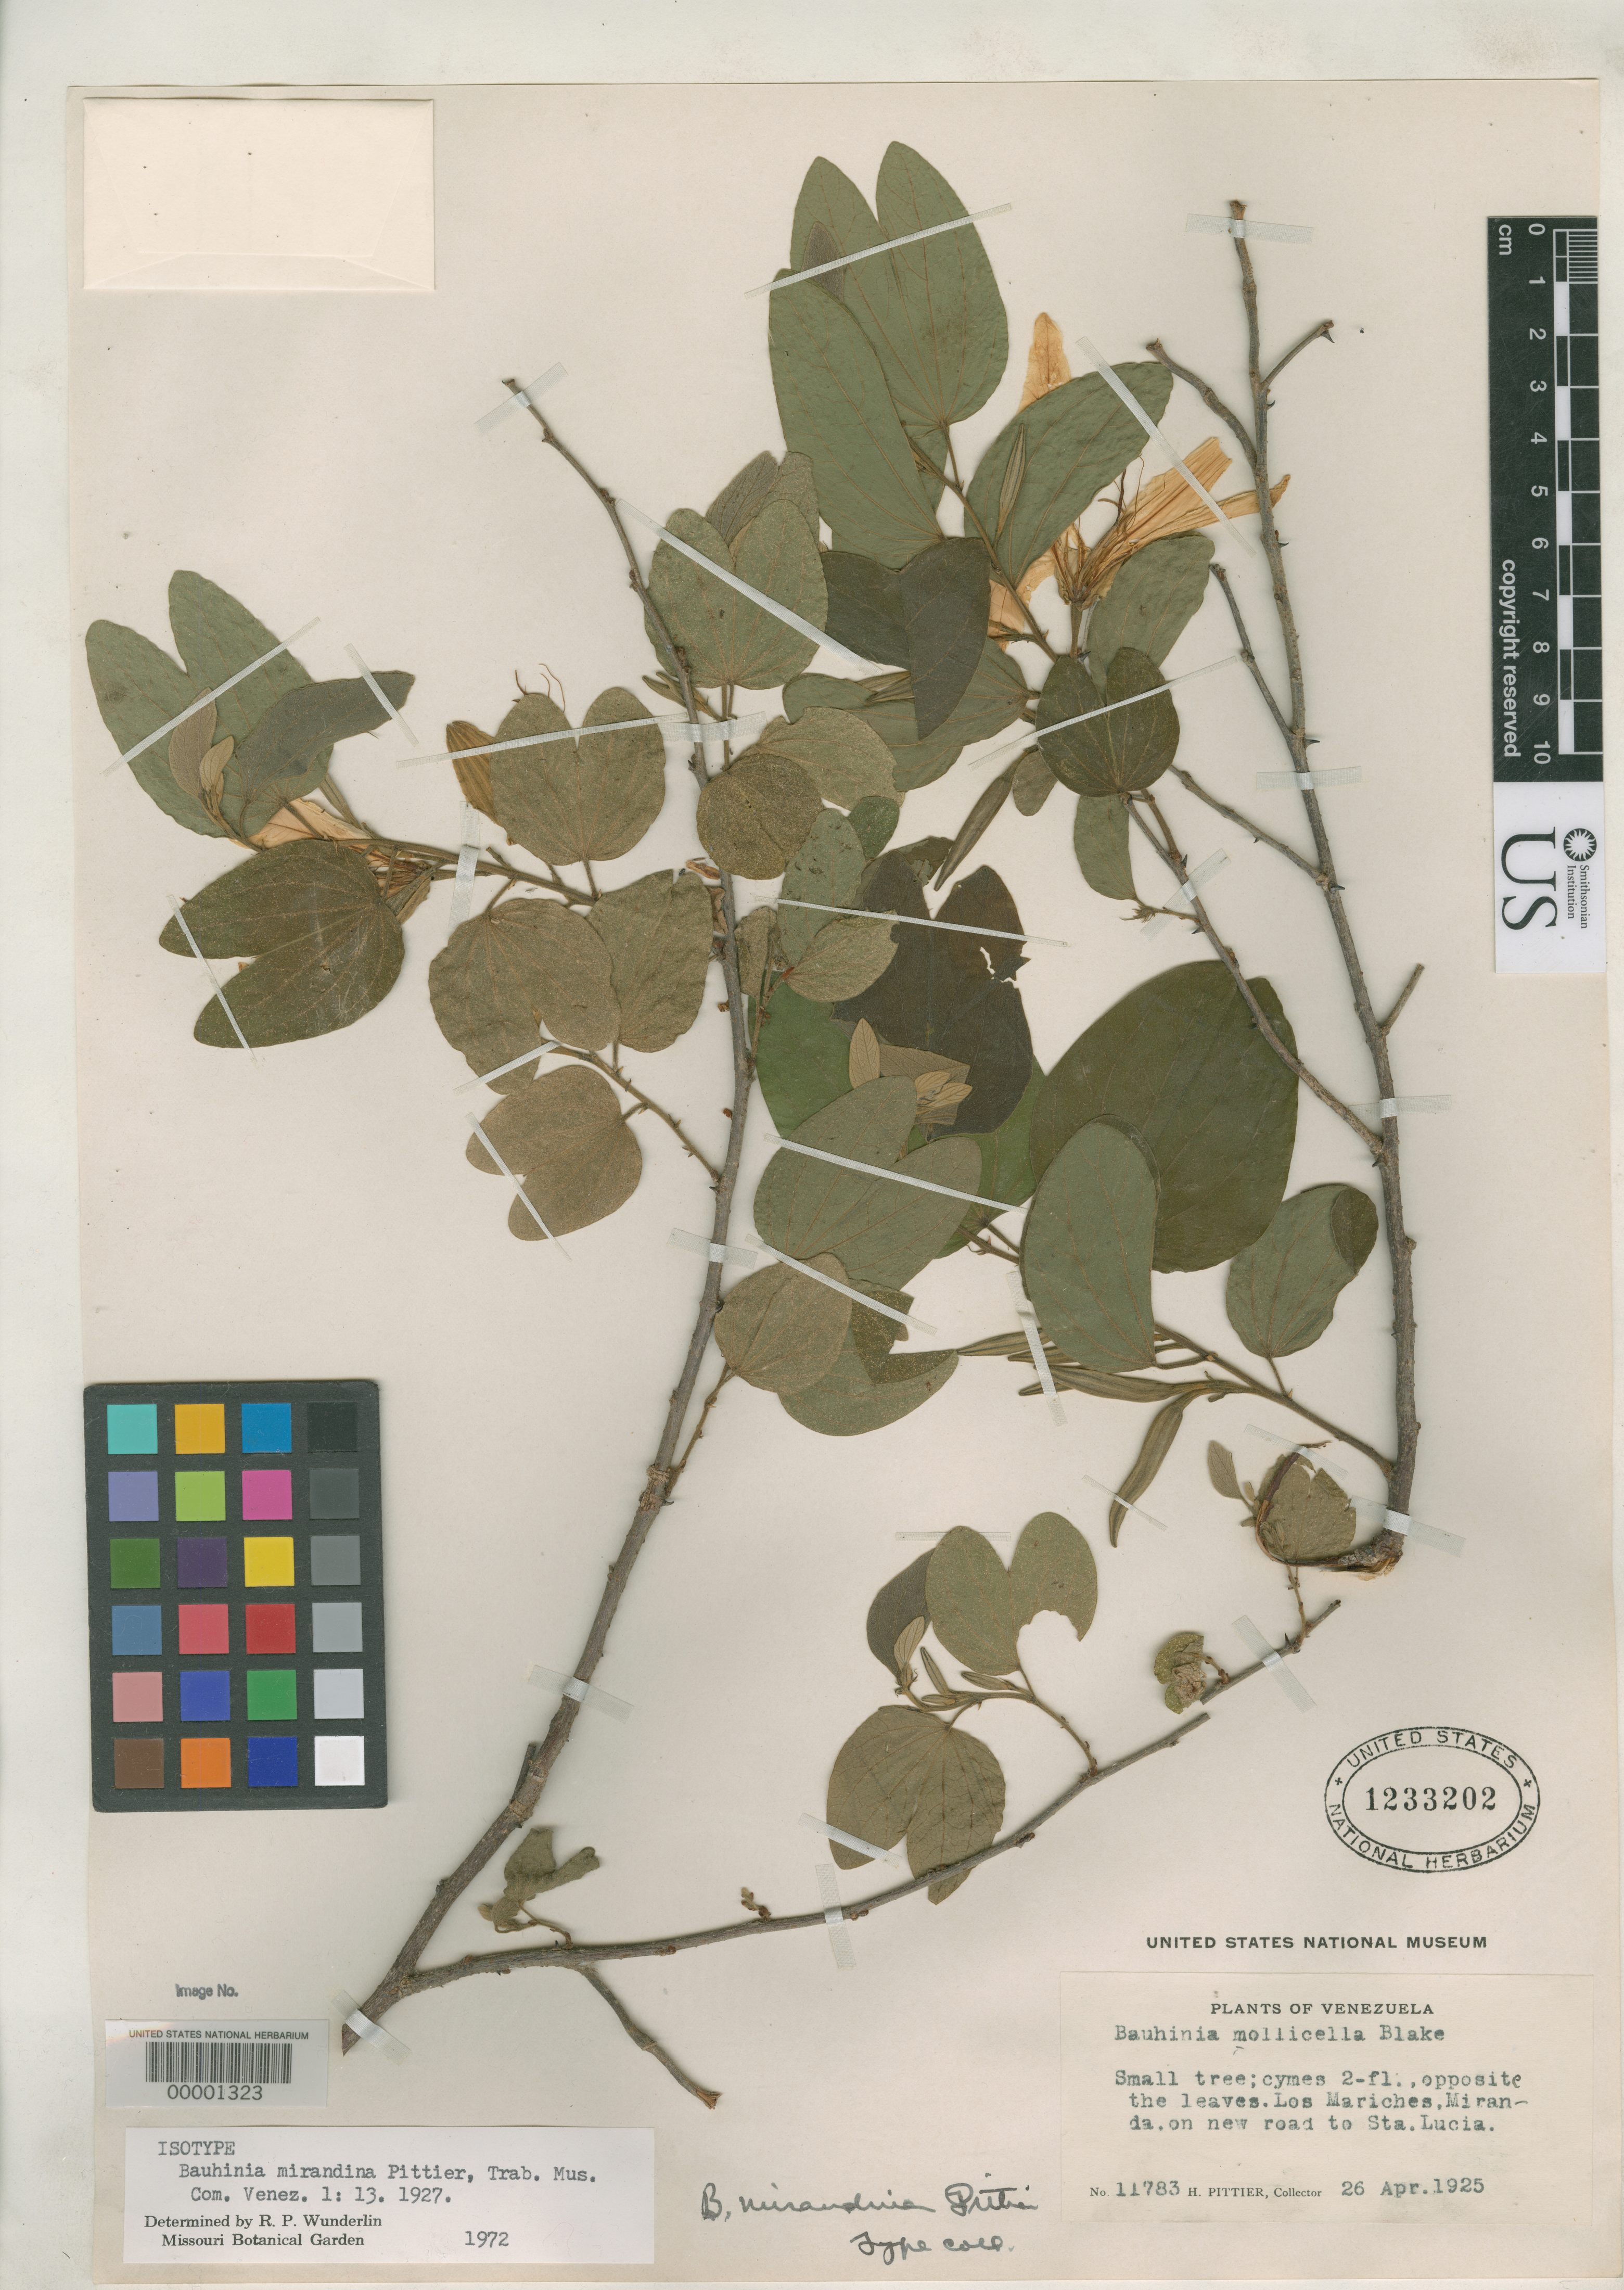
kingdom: Plantae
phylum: Tracheophyta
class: Magnoliopsida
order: Fabales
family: Fabaceae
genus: Bauhinia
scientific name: Bauhinia mirandina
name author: Pittier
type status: Isotype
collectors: H. F. Pittier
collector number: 11783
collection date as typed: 26 Apr 1925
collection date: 1925-04-26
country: Venezuela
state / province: Miranda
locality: Los Mariches, on new road to Sta. Lucia.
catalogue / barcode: US 1233202